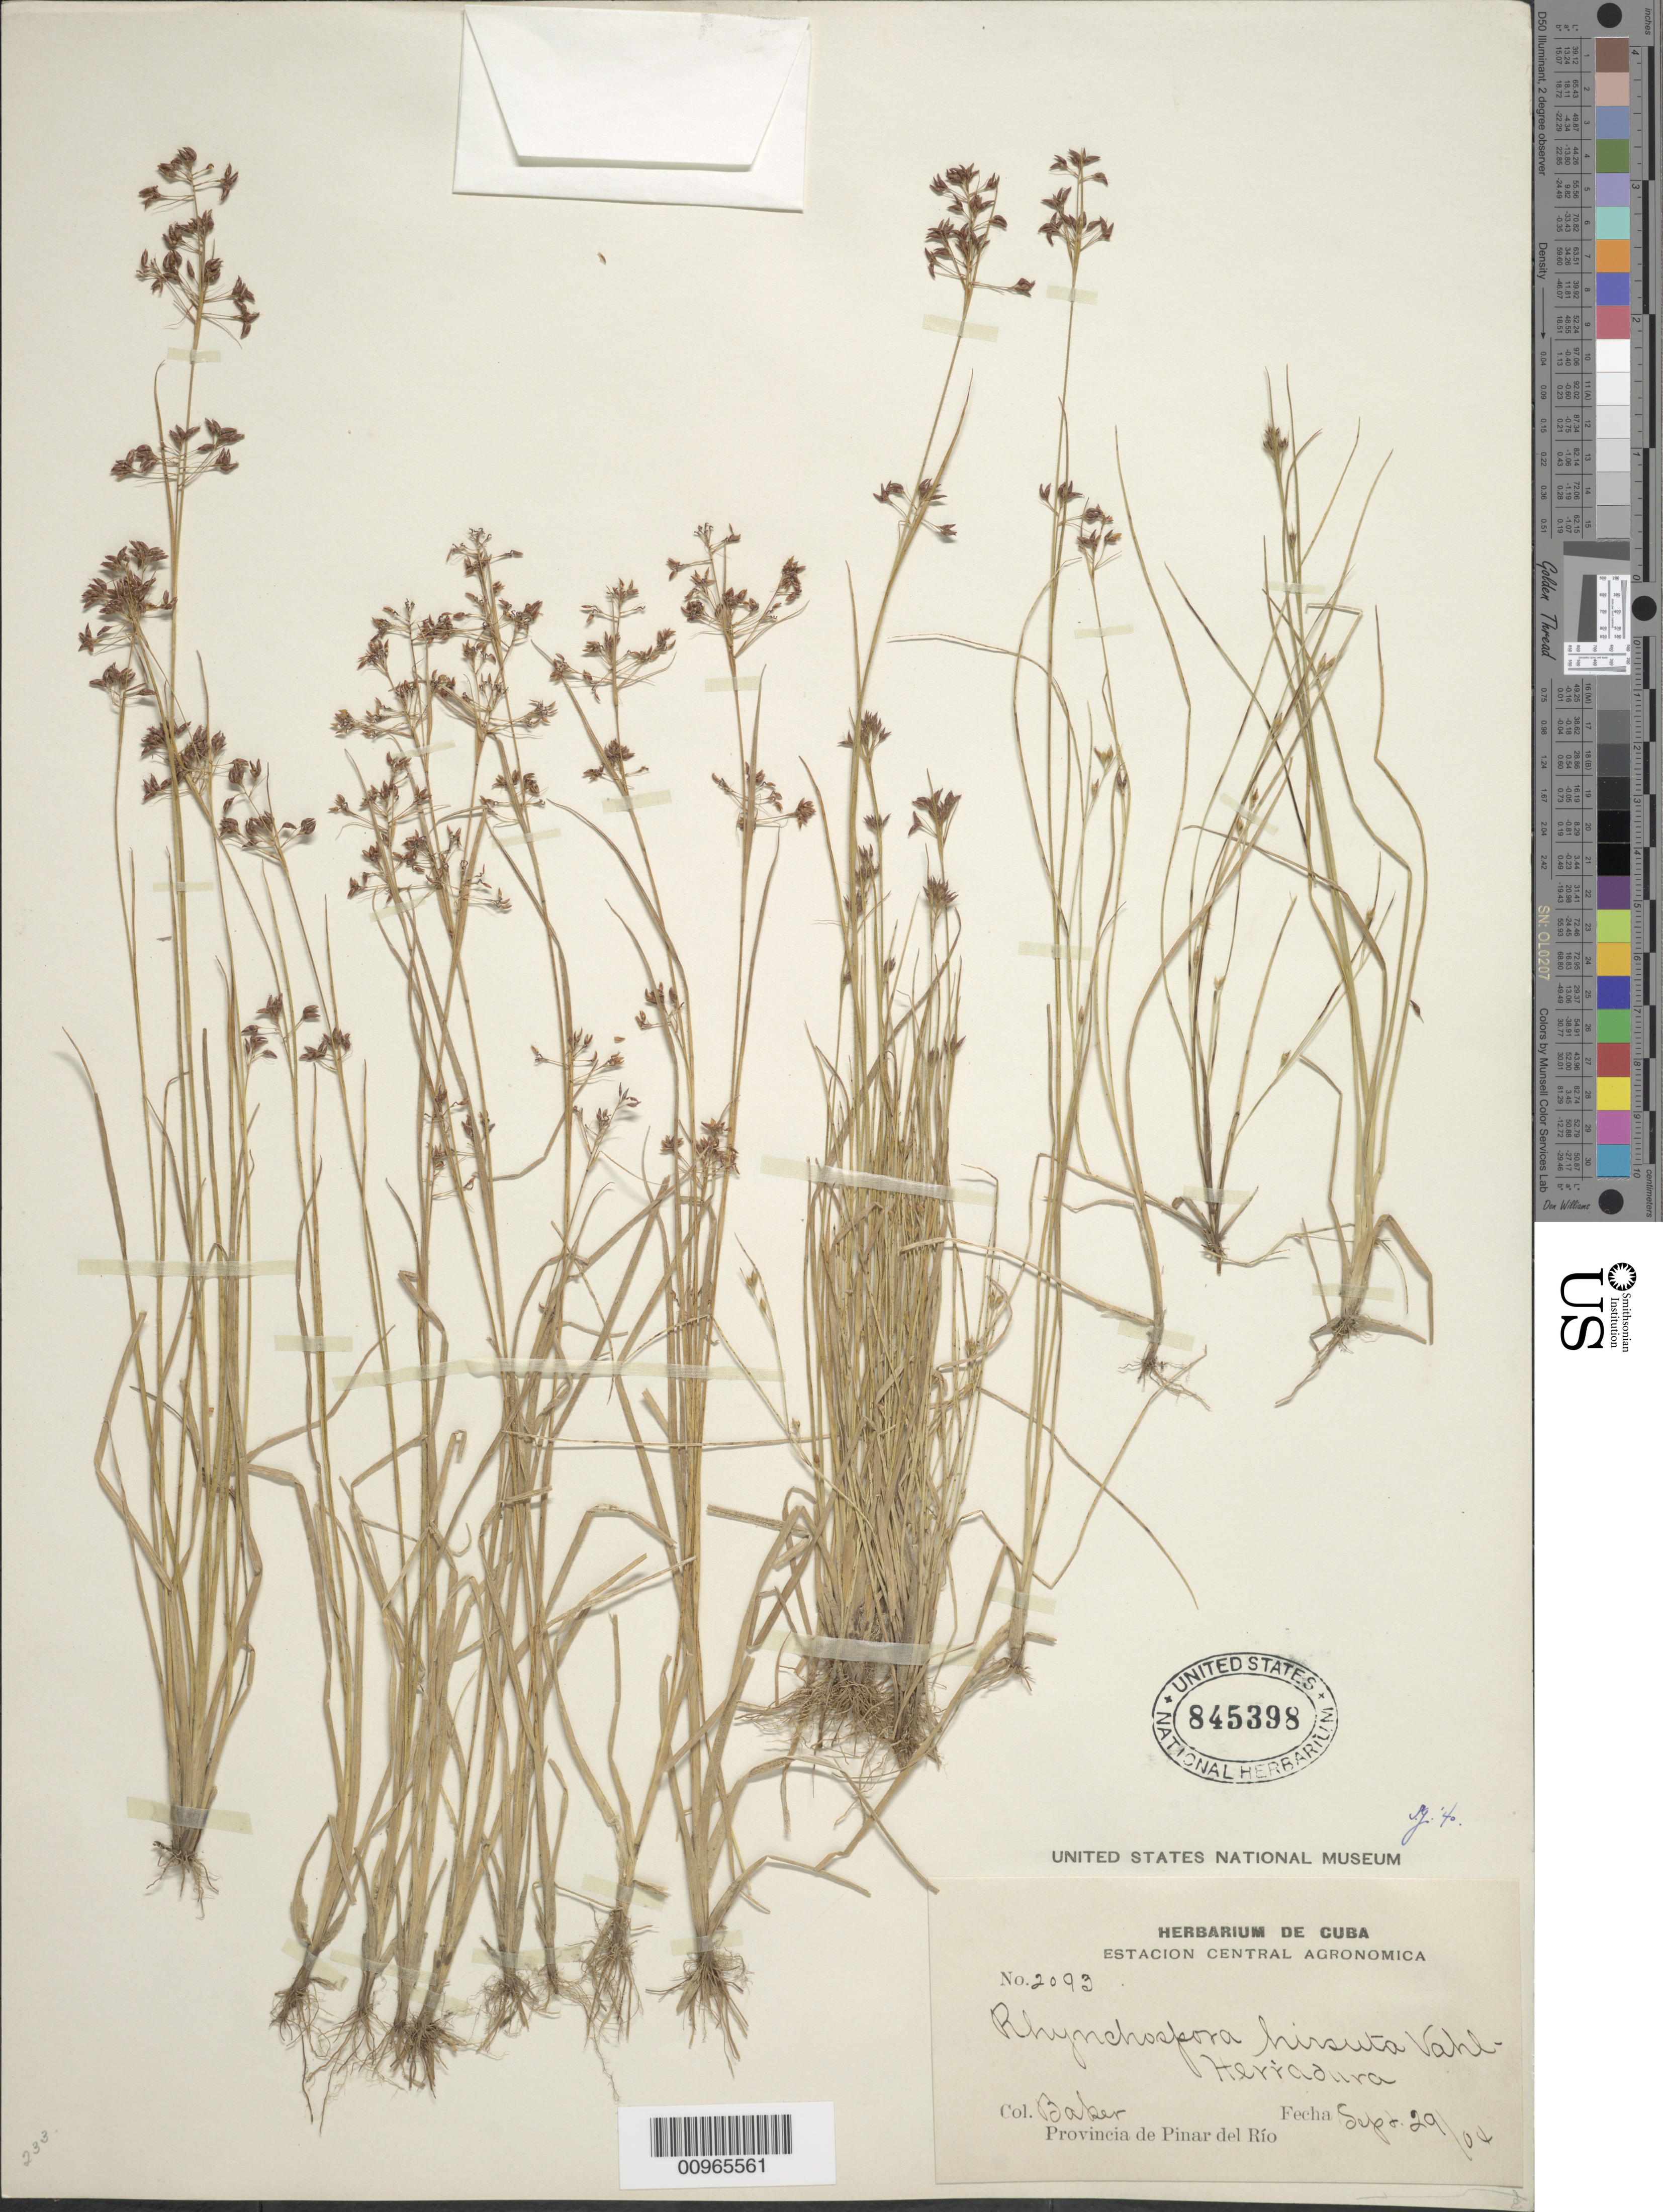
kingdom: Plantae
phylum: Tracheophyta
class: Liliopsida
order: Poales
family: Cyperaceae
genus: Rhynchospora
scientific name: Rhynchospora hirsuta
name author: (Vahl) Vahl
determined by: Gale, S.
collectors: C. F. Baker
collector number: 2093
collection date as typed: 29 Sep 1904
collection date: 1904-09-29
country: Cuba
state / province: Pinar del Río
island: Cuba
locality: Herradura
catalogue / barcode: US 845398